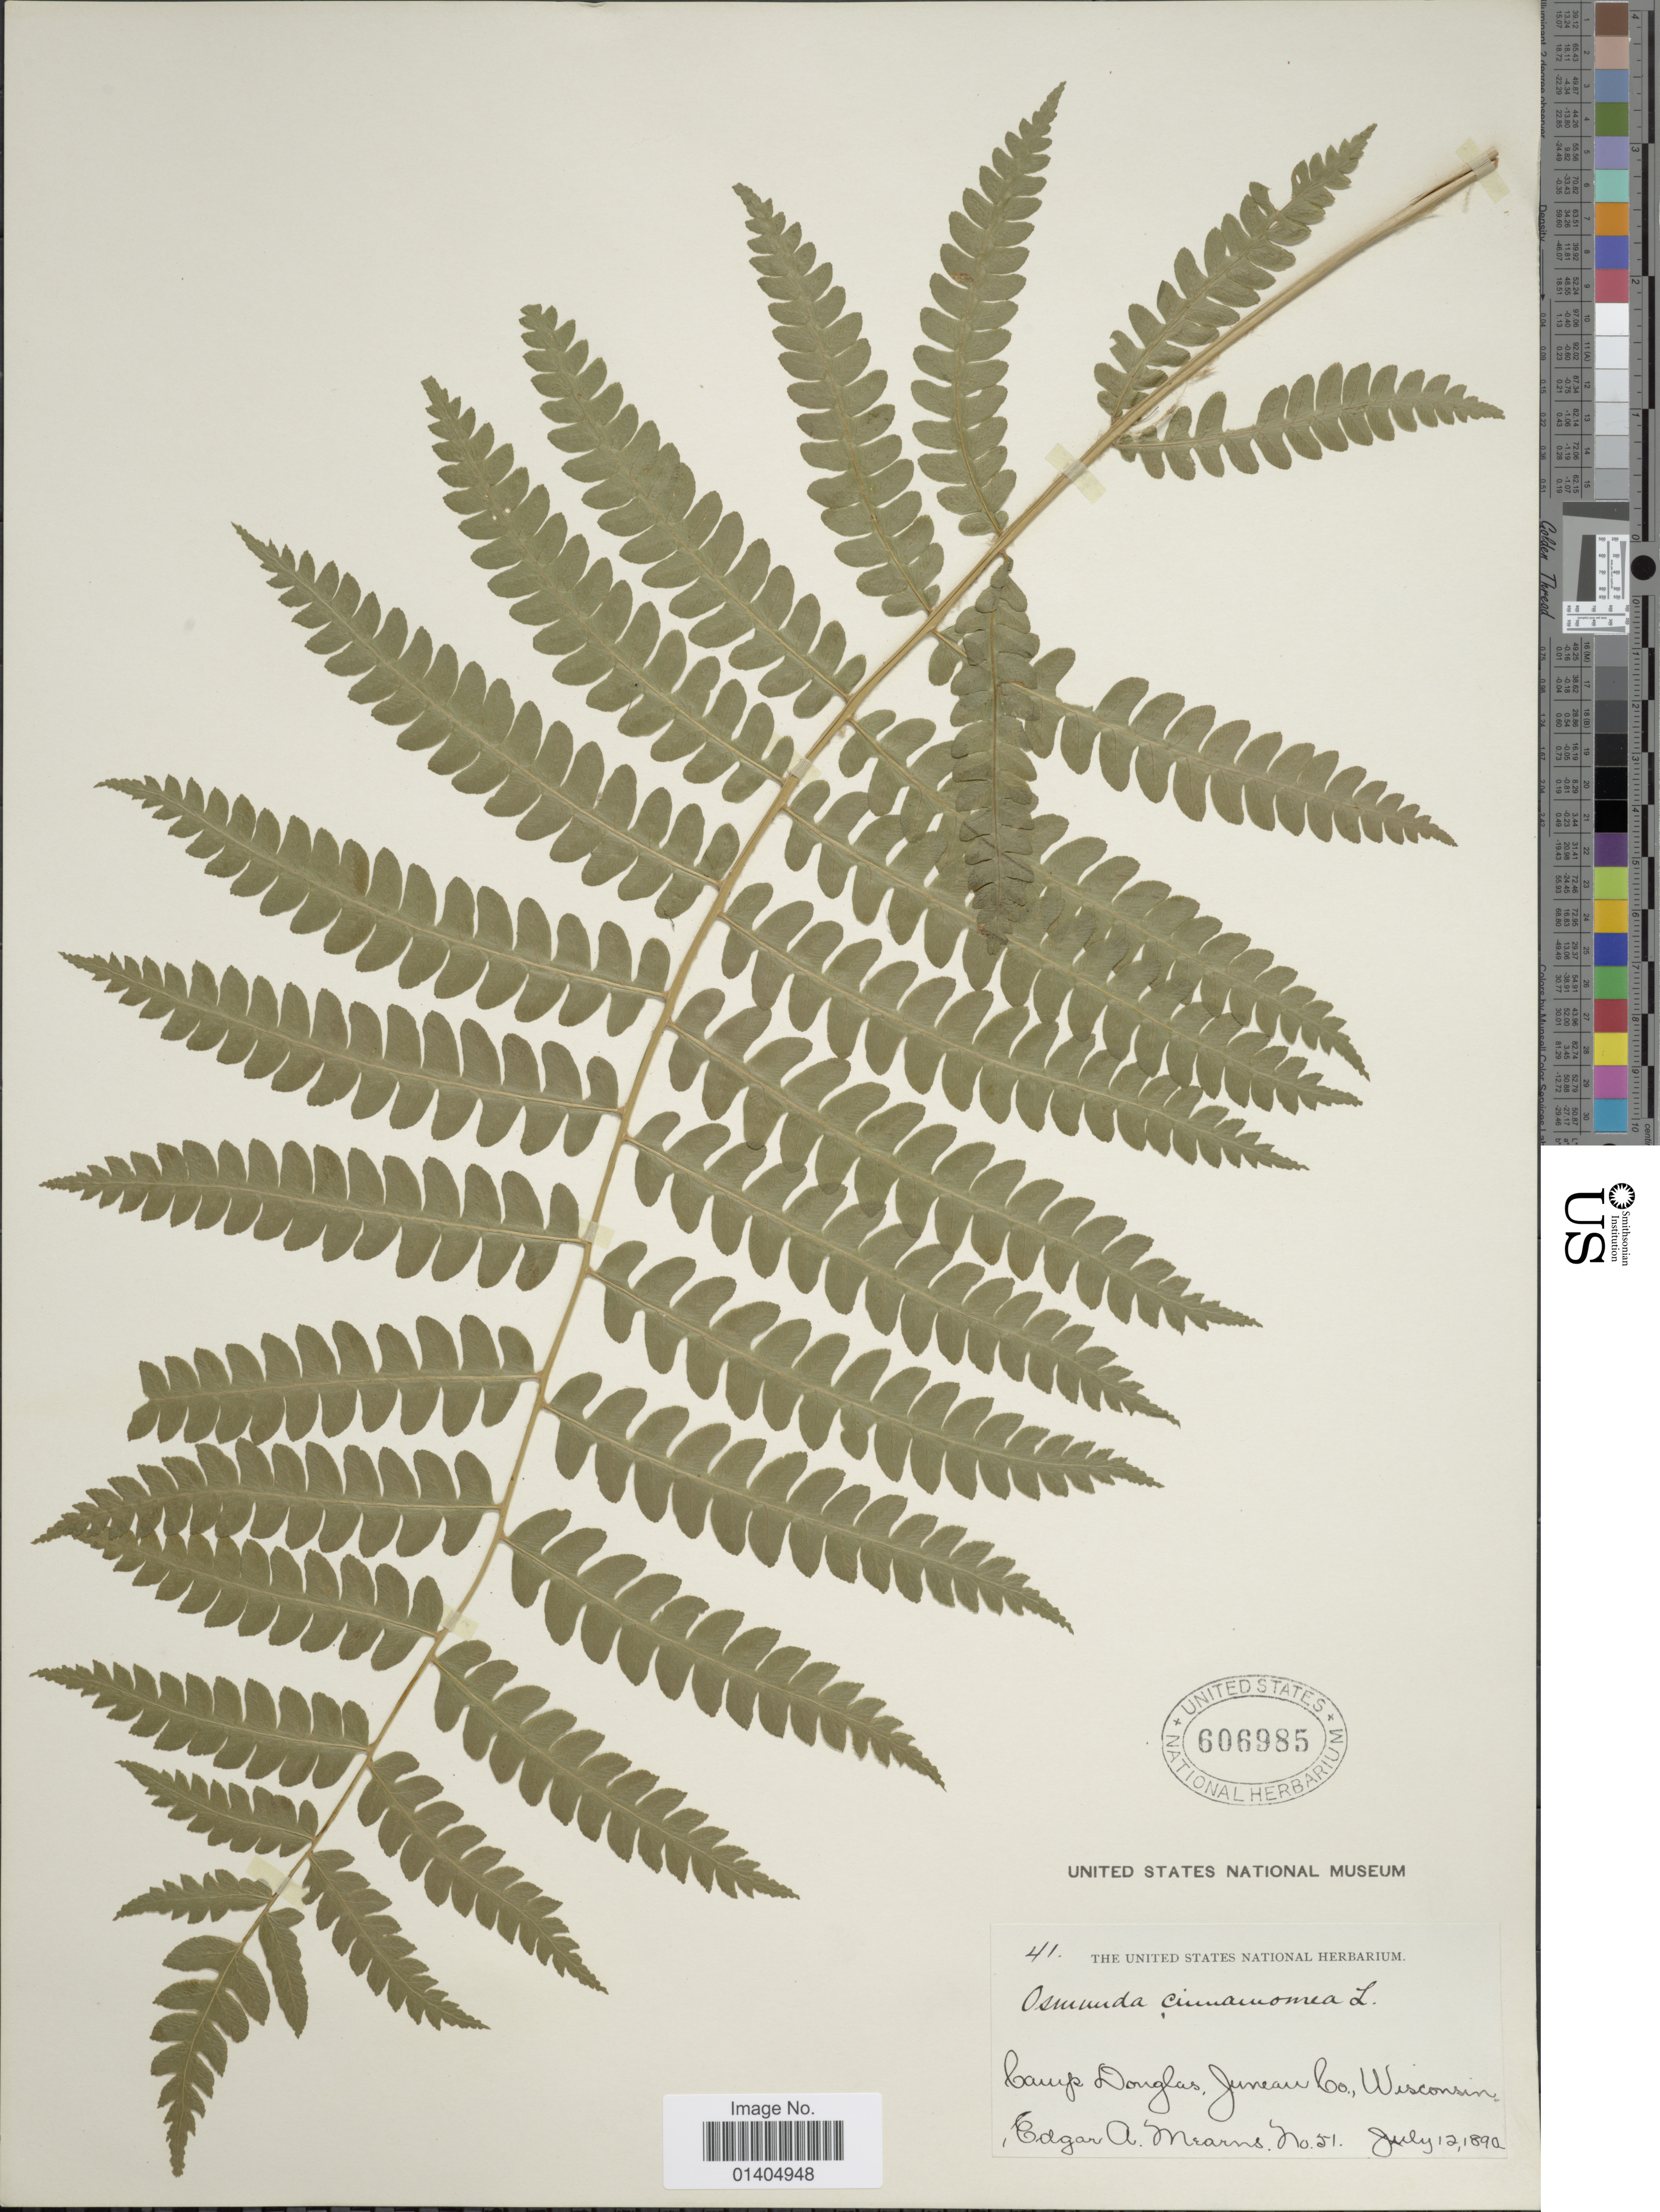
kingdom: Plantae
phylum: Tracheophyta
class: Polypodiopsida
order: Osmundales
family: Osmundaceae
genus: Osmundastrum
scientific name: Osmundastrum cinnamomeum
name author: (L.) C. Presl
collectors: E. A. Mearns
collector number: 51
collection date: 1890-07-12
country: United States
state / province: Wisconsin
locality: Camp Douglas, Junean Co.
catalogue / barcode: US 606985